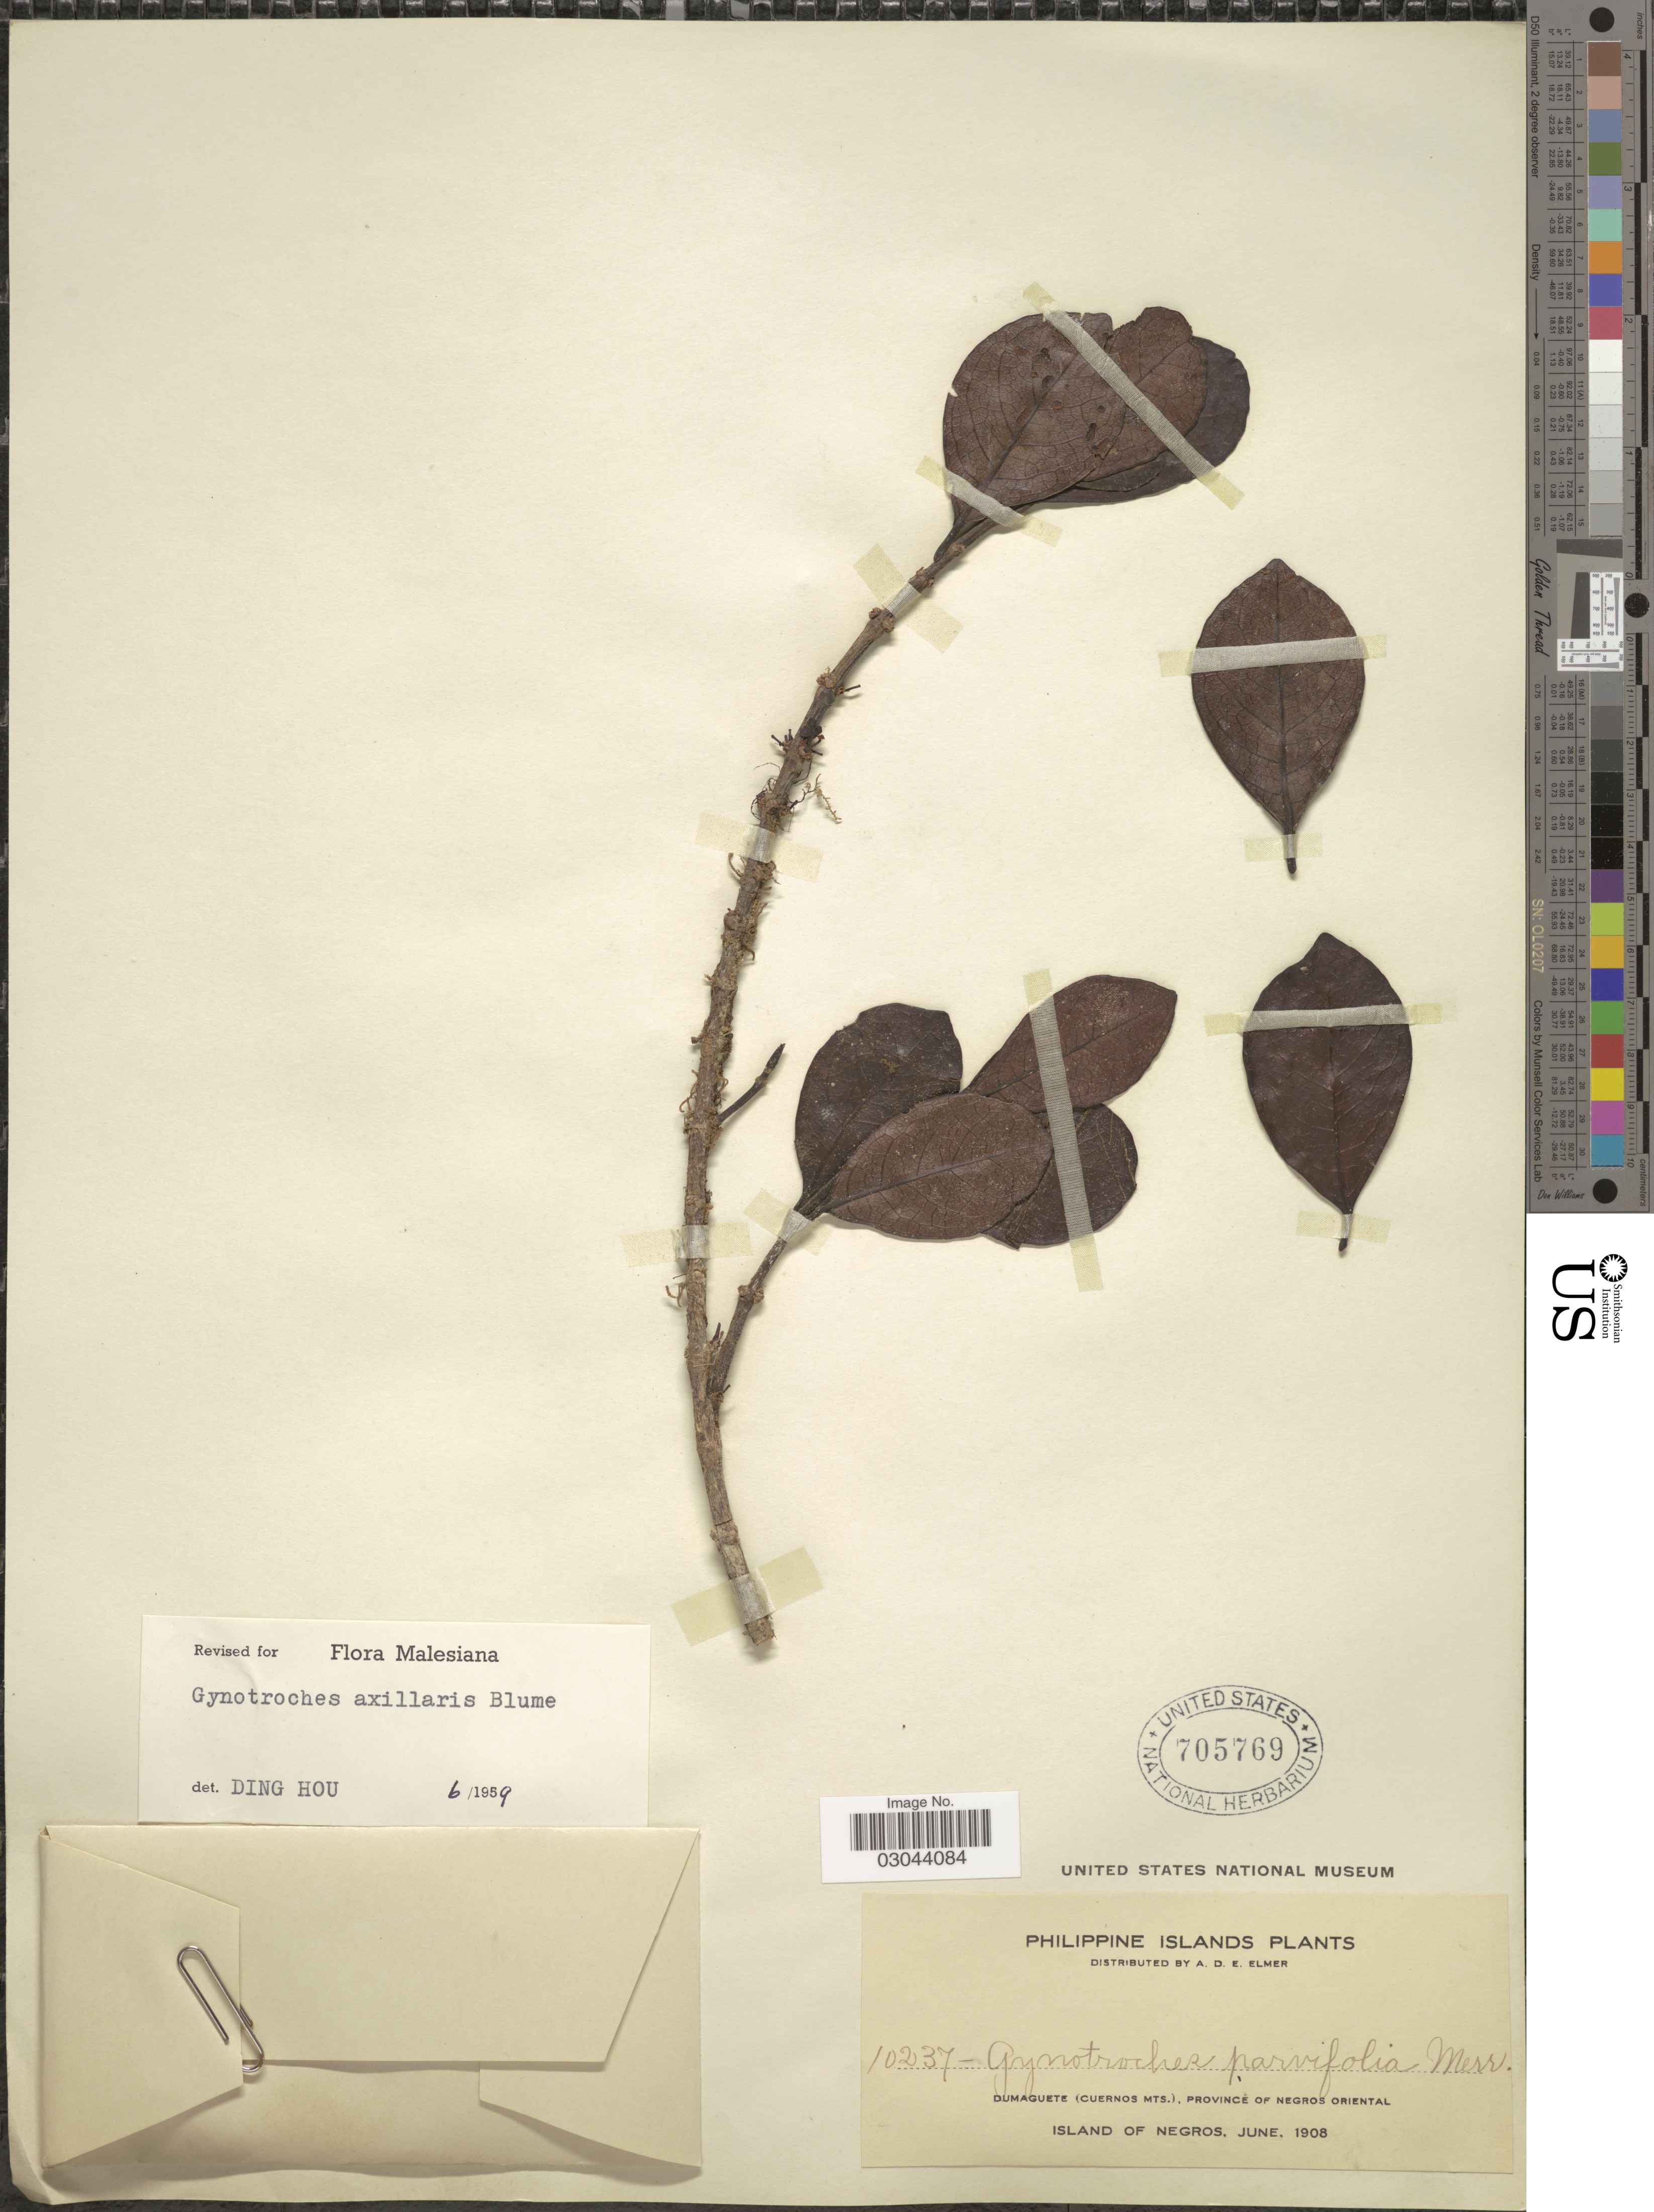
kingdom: Plantae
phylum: Tracheophyta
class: Magnoliopsida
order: Malpighiales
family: Rhizophoraceae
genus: Gynotroches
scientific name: Gynotroches axillaris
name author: Blume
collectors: A. D. E. Elmer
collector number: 10237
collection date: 1908-06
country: Philippines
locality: Dumaguete (Cuernos Mts.), province of Negros Oriental. Island of Negros.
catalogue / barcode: US 705769